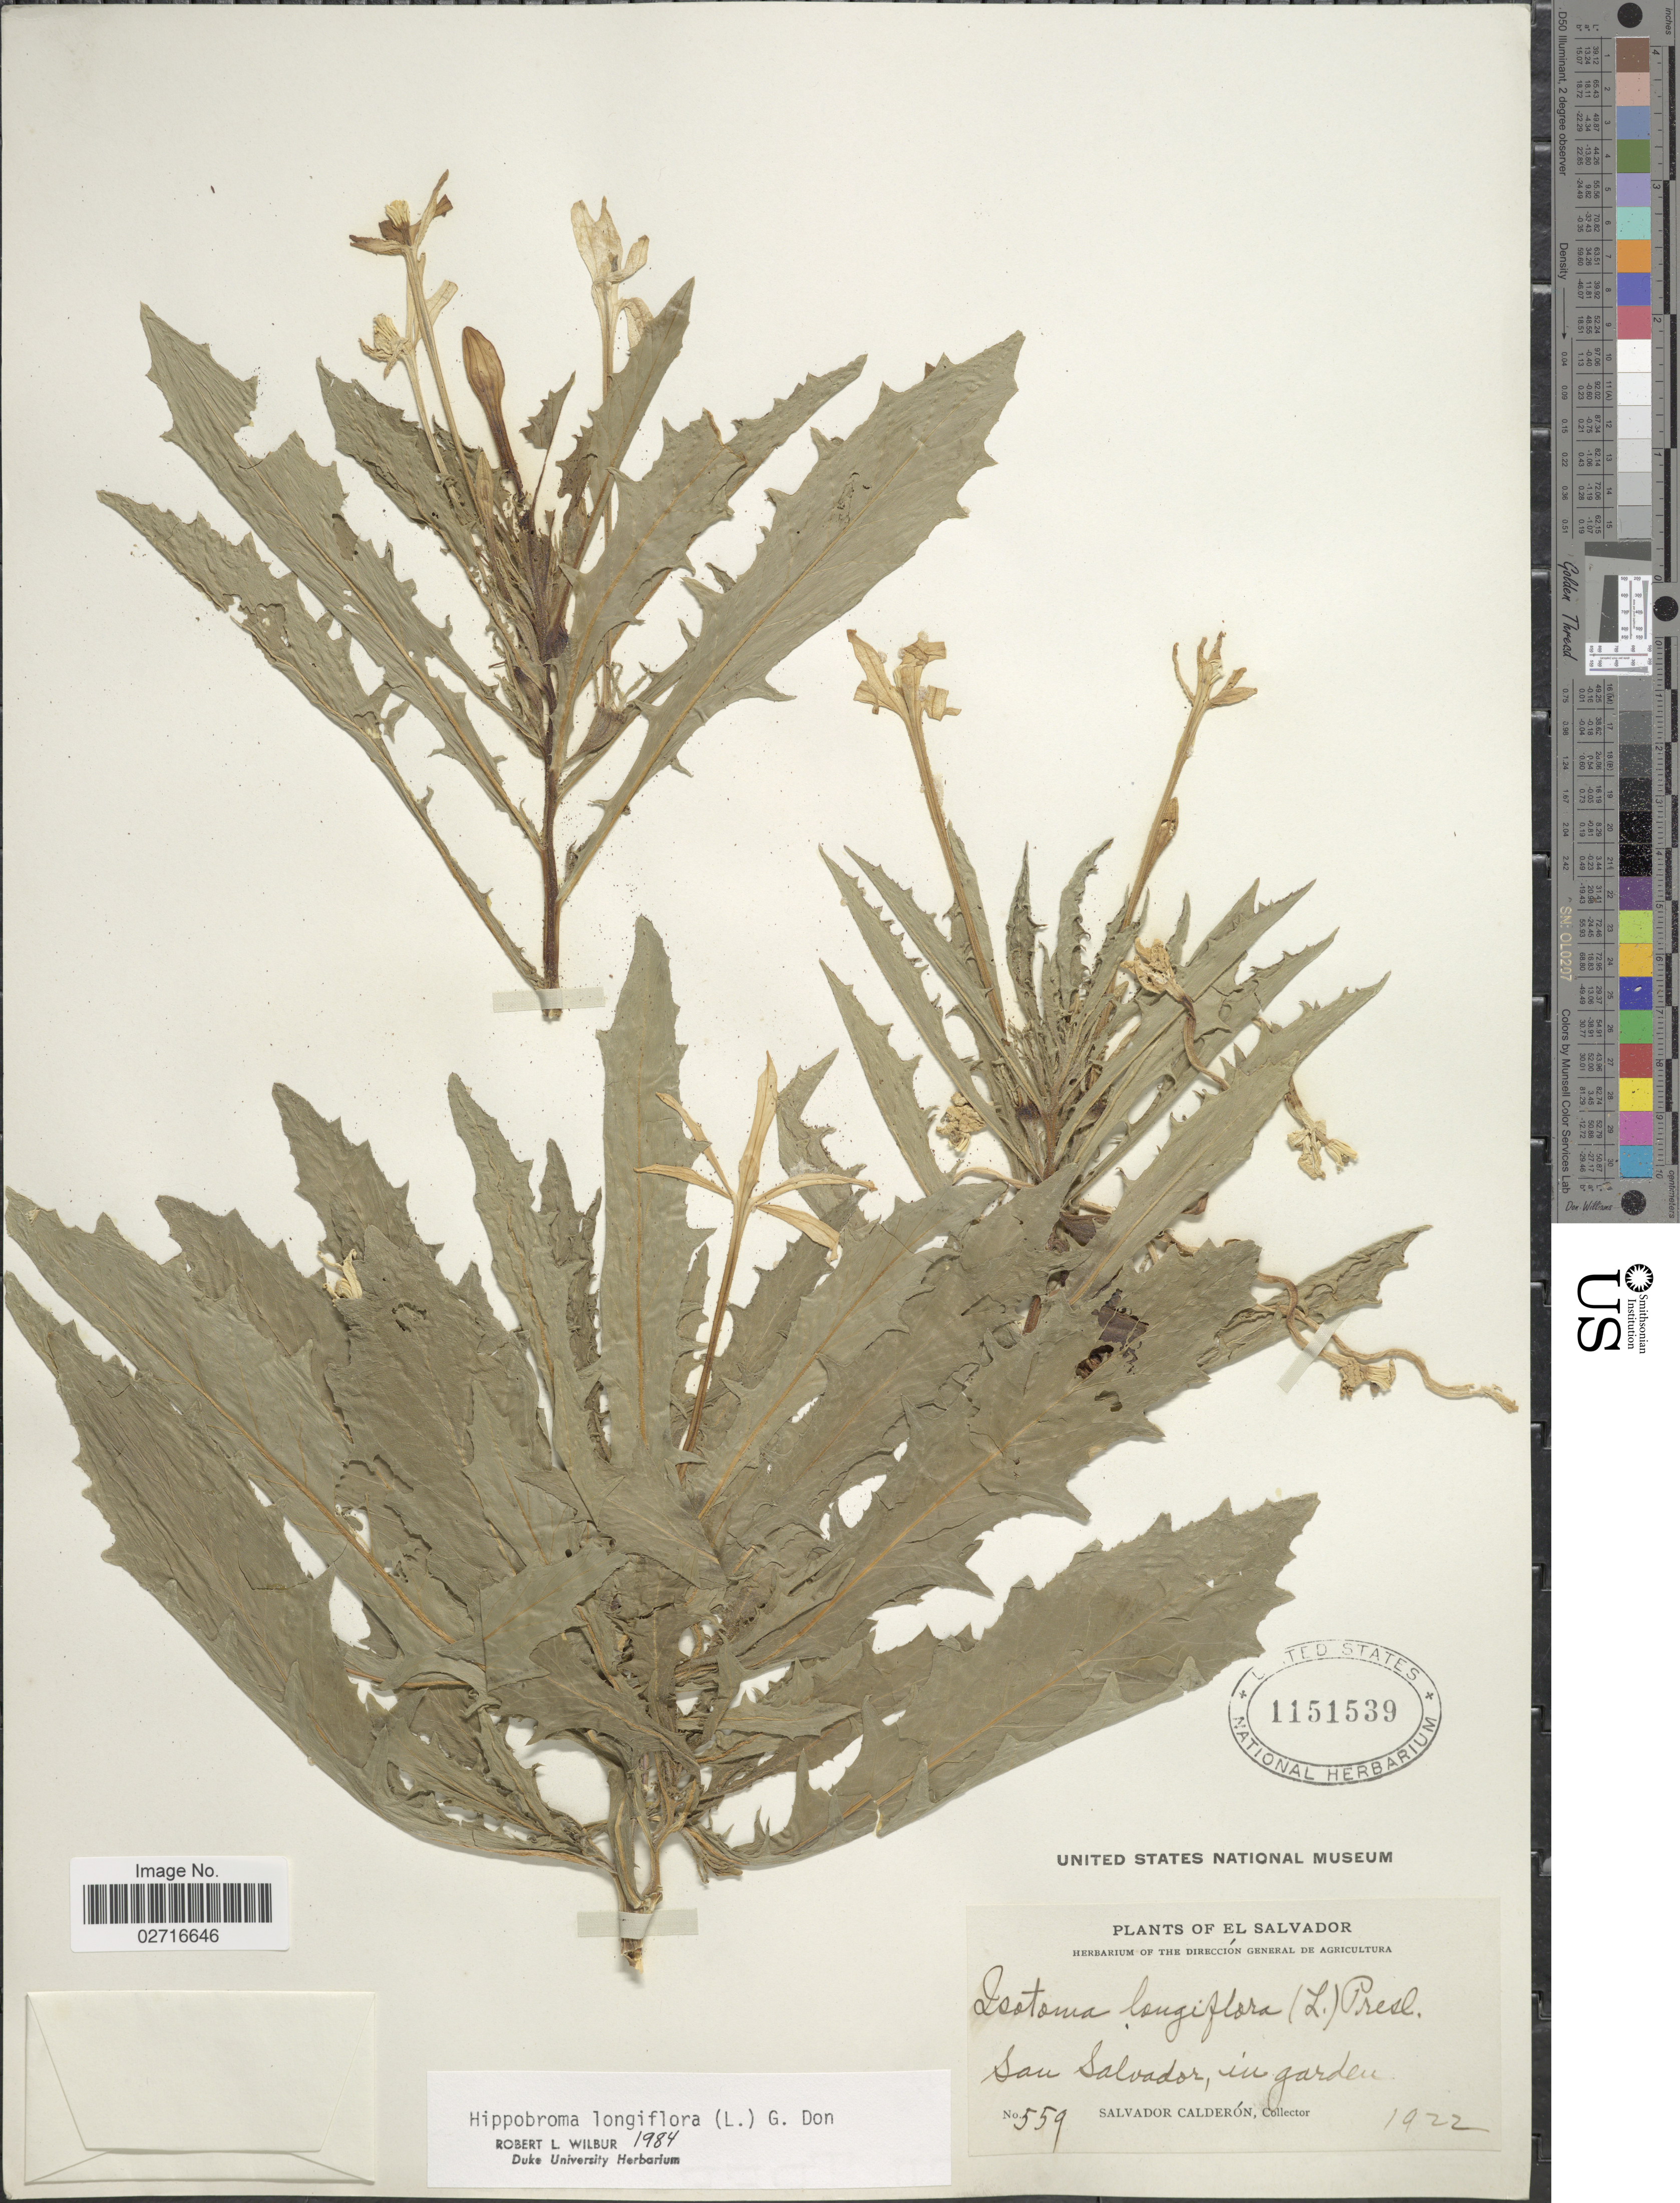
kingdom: Plantae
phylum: Tracheophyta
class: Magnoliopsida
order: Asterales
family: Campanulaceae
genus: Hippobroma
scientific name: Hippobroma longiflora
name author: (L.) G. Don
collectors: S. Calderón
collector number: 559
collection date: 1922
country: El Salvador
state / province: San Salvador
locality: In garden.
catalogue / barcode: US 1151539